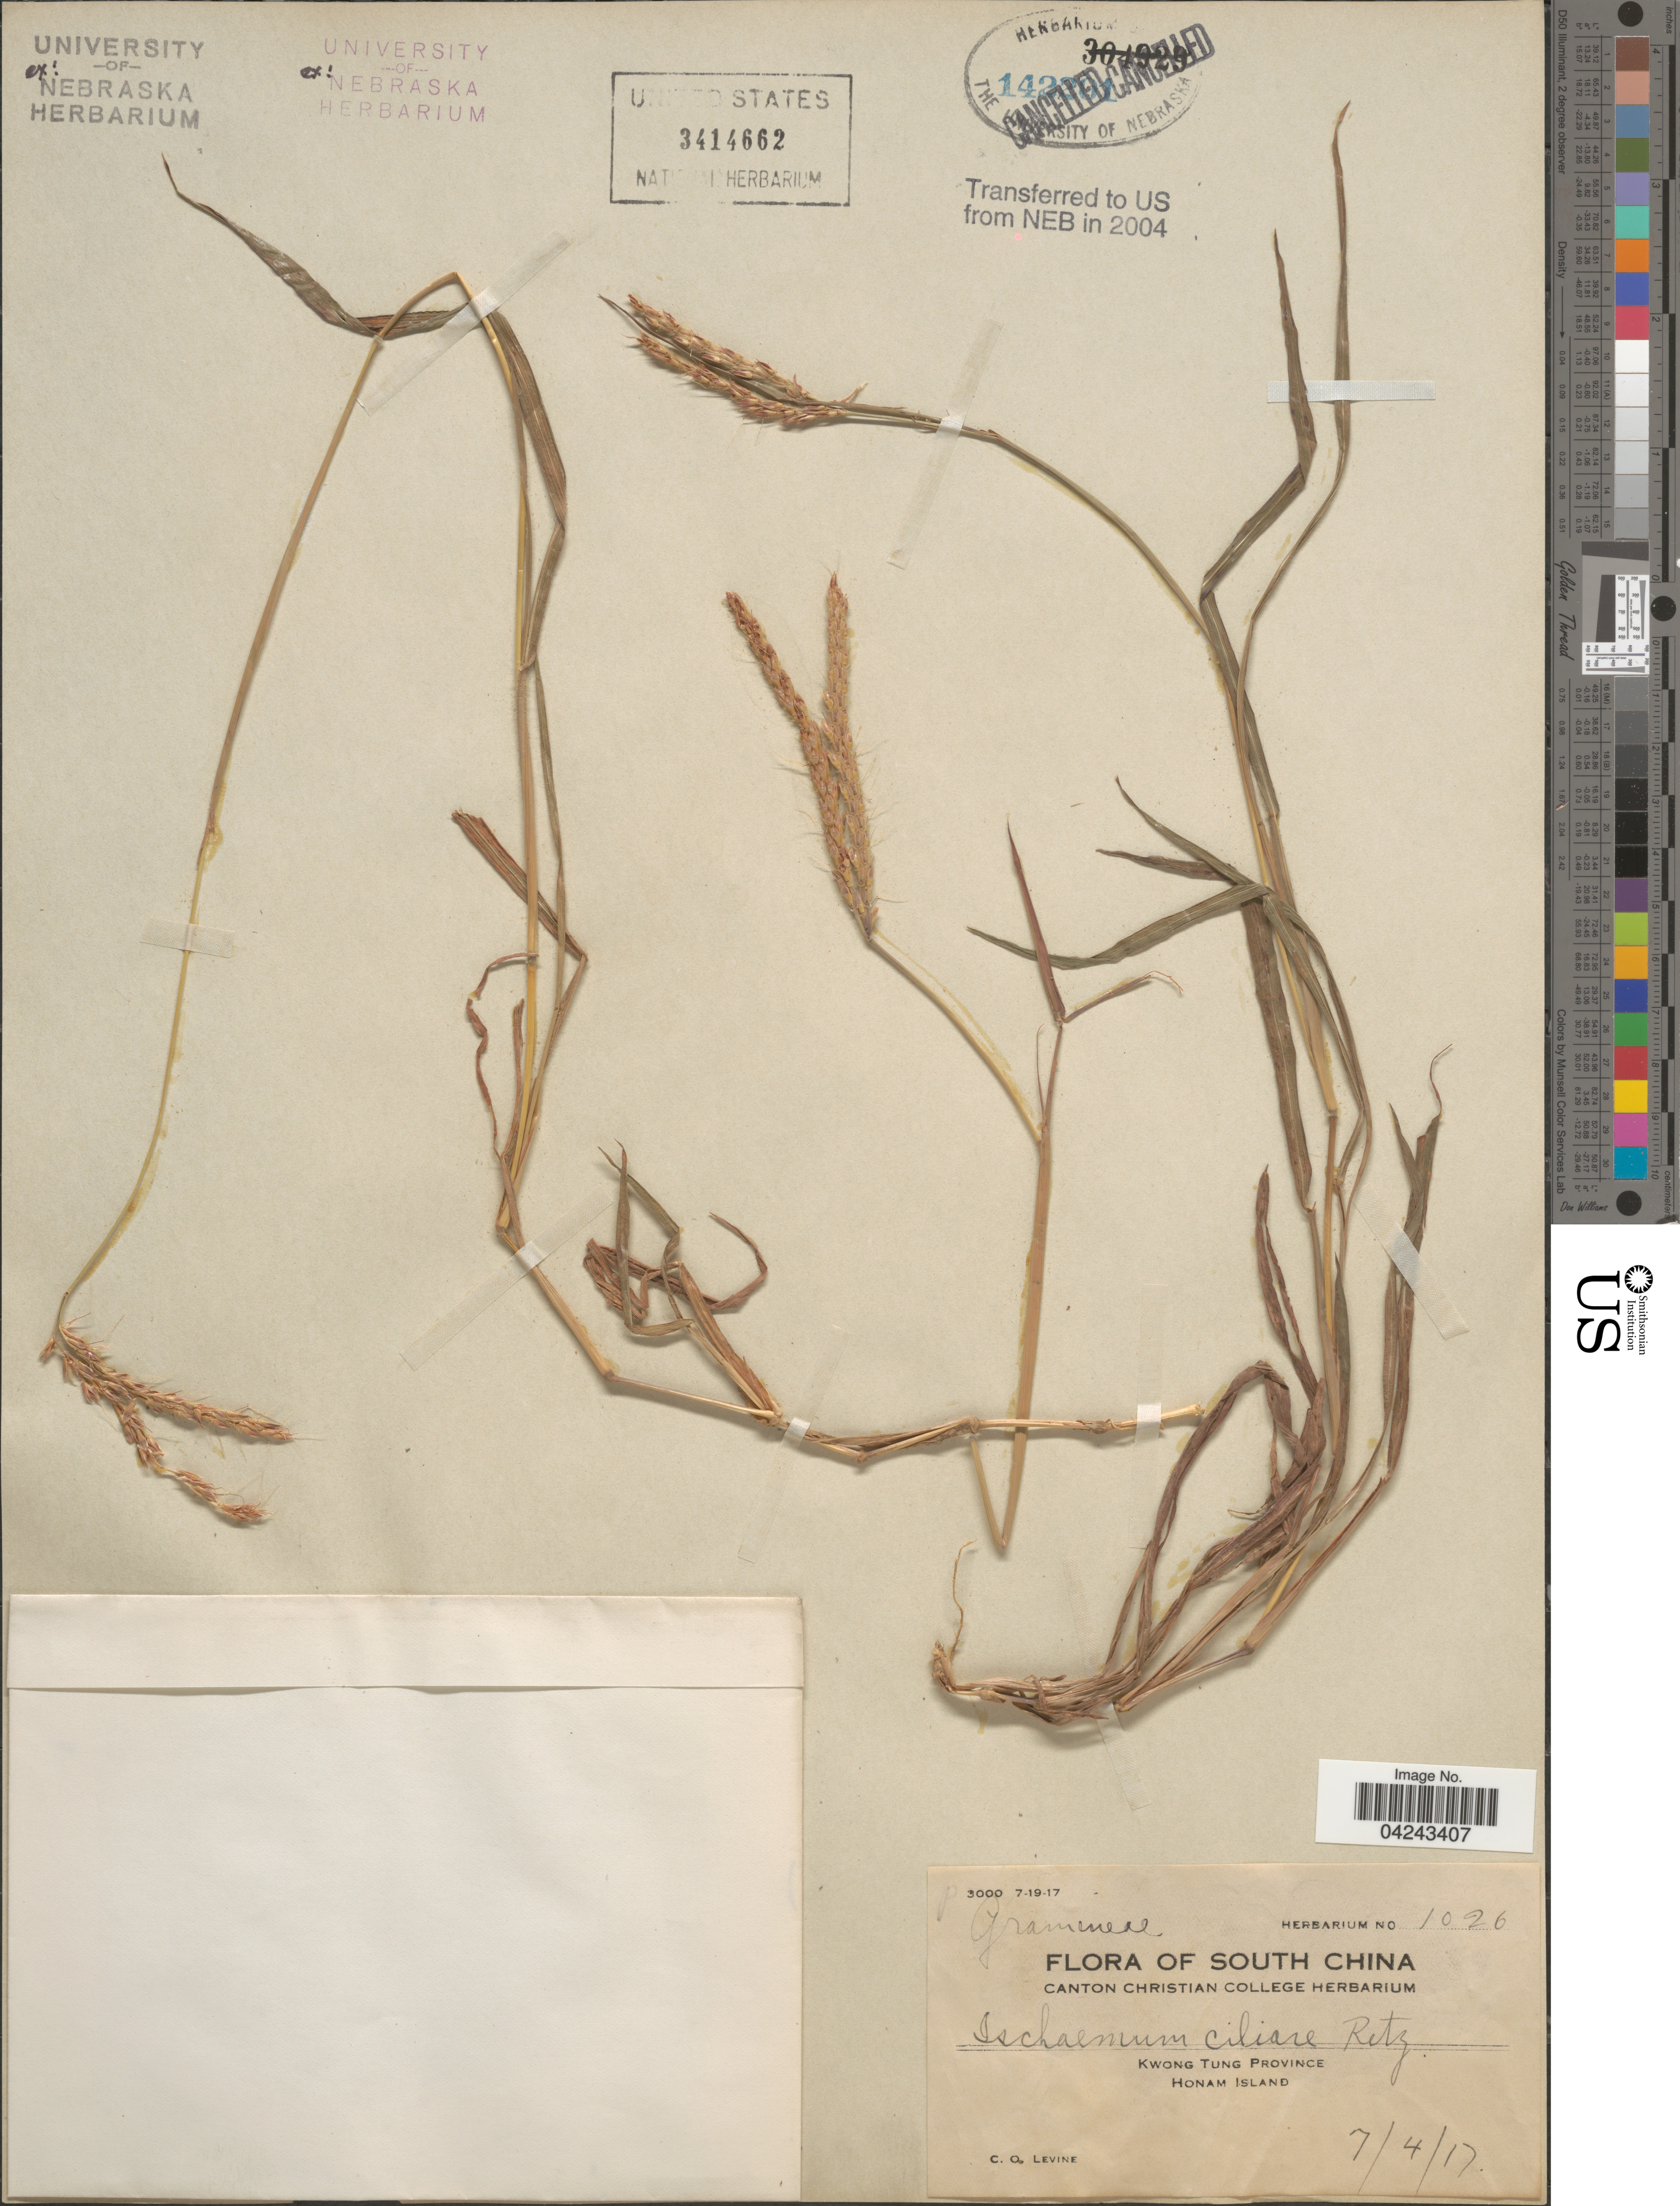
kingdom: Plantae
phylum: Tracheophyta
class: Liliopsida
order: Poales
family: Poaceae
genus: Ischaemum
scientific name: Ischaemum ciliare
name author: Retz.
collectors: C. O. Levine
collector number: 1026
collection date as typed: Transcribed d/m/y: 7/4/17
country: China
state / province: Guangdong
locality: South China. Kwong Tung Province. Honam Island.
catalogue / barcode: US 3414662